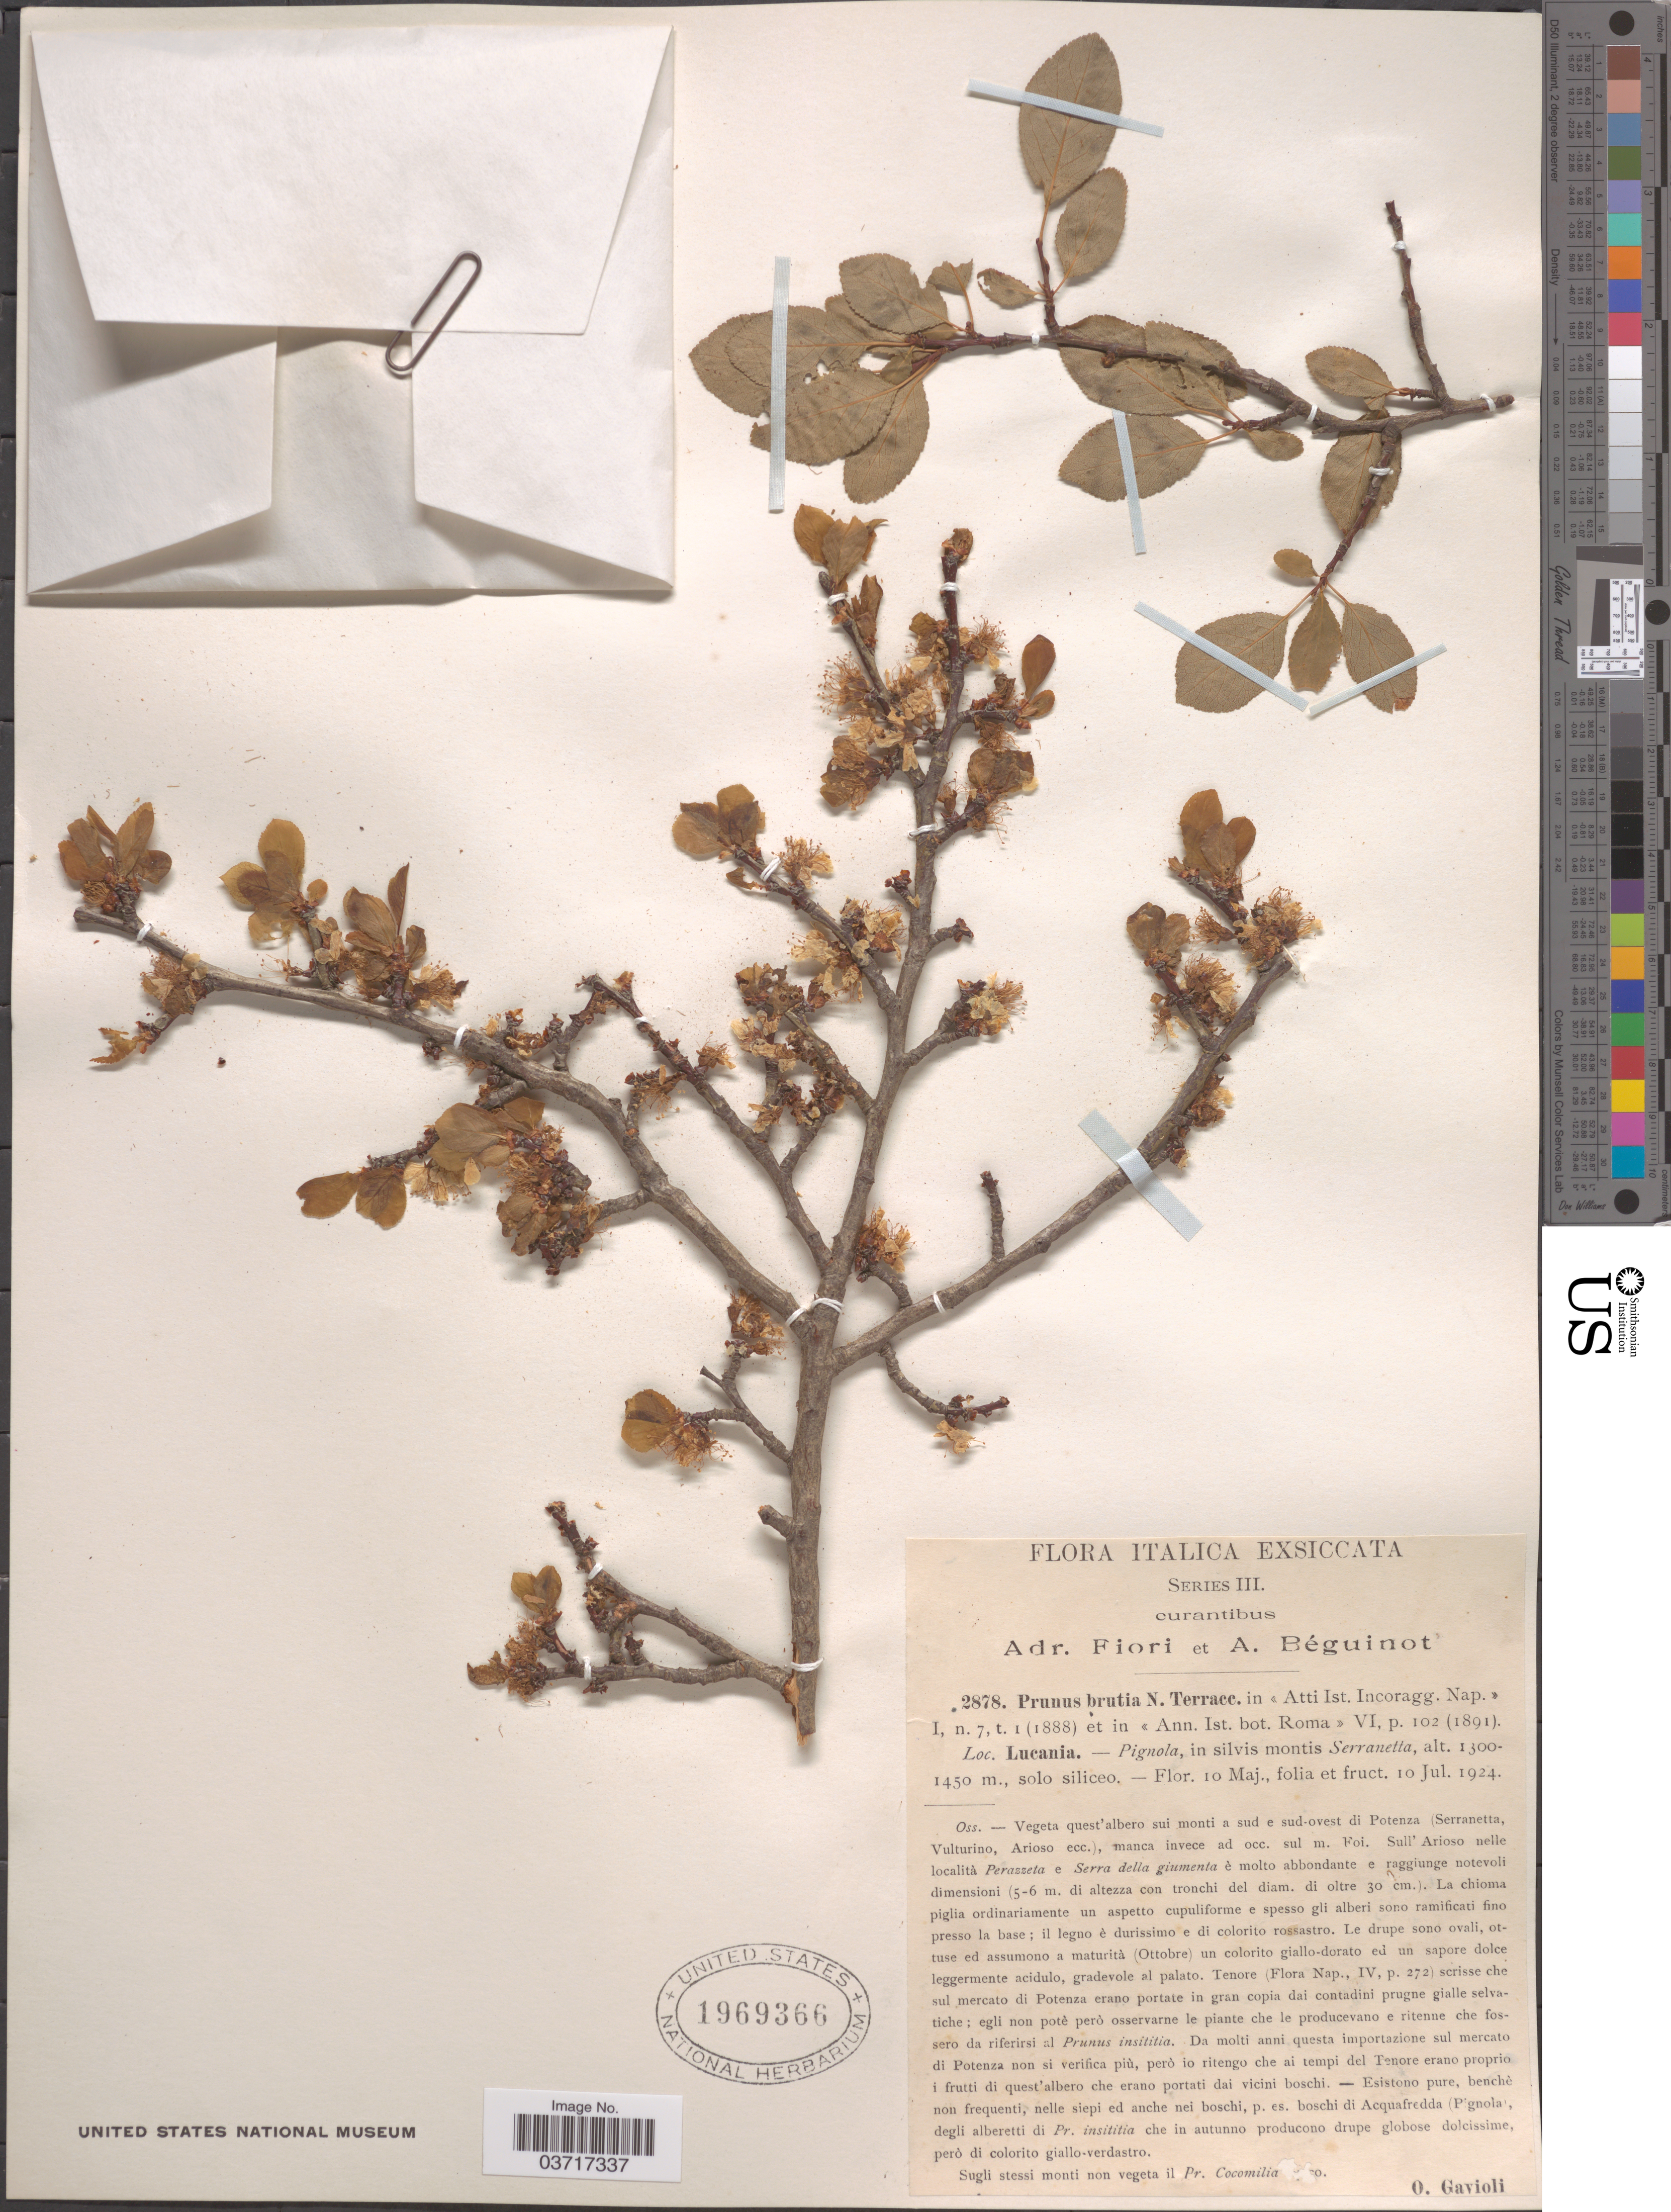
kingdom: Plantae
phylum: Tracheophyta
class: Magnoliopsida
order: Rosales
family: Rosaceae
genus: Prunus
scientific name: Prunus brutia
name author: Terrac.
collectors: O. Gavioli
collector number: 2878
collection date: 1924-07-10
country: Italy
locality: Lucania. Pignola, in silvis montis Serranetta.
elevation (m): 1300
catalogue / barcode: US 1969366